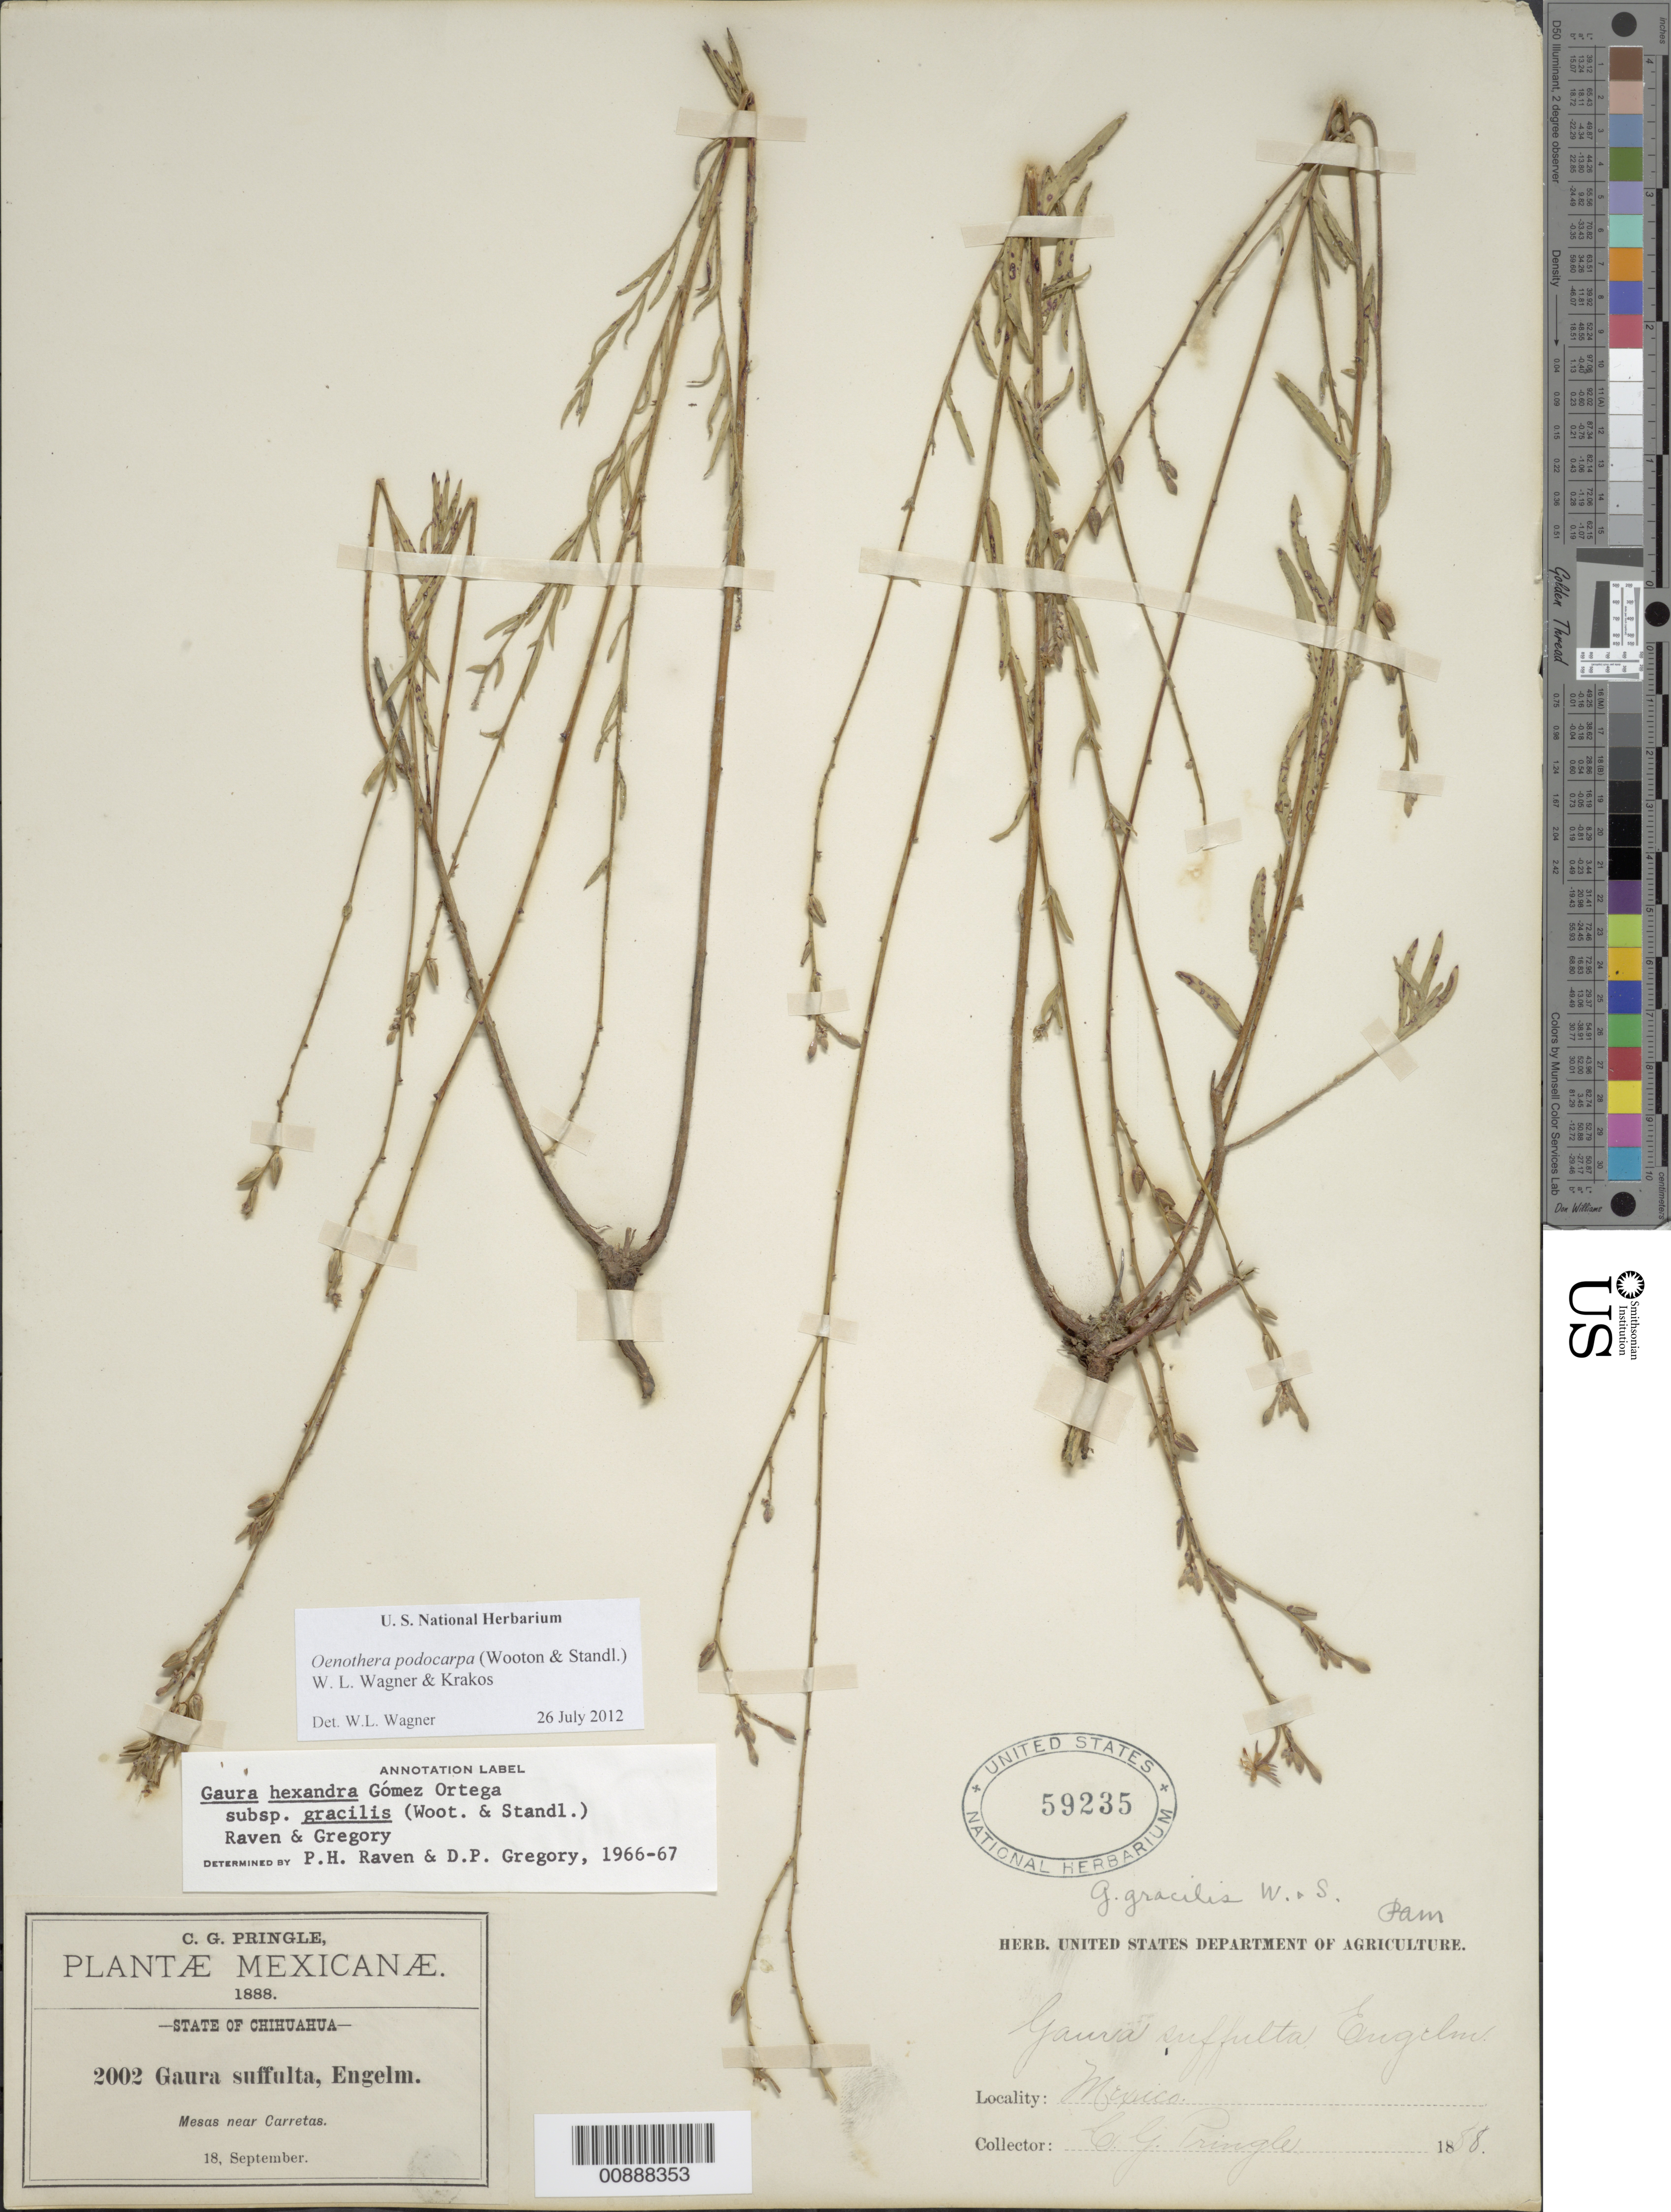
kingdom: Plantae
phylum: Tracheophyta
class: Magnoliopsida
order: Myrtales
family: Onagraceae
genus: Oenothera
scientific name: Oenothera podocarpa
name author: (Wooton & Standl.) Krakos & W.L. Wagner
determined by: Wagner, W. L., (BOT), Smithsonian Institution - National Museum of Natural History (UNITED STATES)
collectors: C. G. Pringle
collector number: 2002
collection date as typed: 18 Sep 1888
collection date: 1888-09-18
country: Mexico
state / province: Chihuahua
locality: Near Carretas.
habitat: Mesas.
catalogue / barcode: US 59235